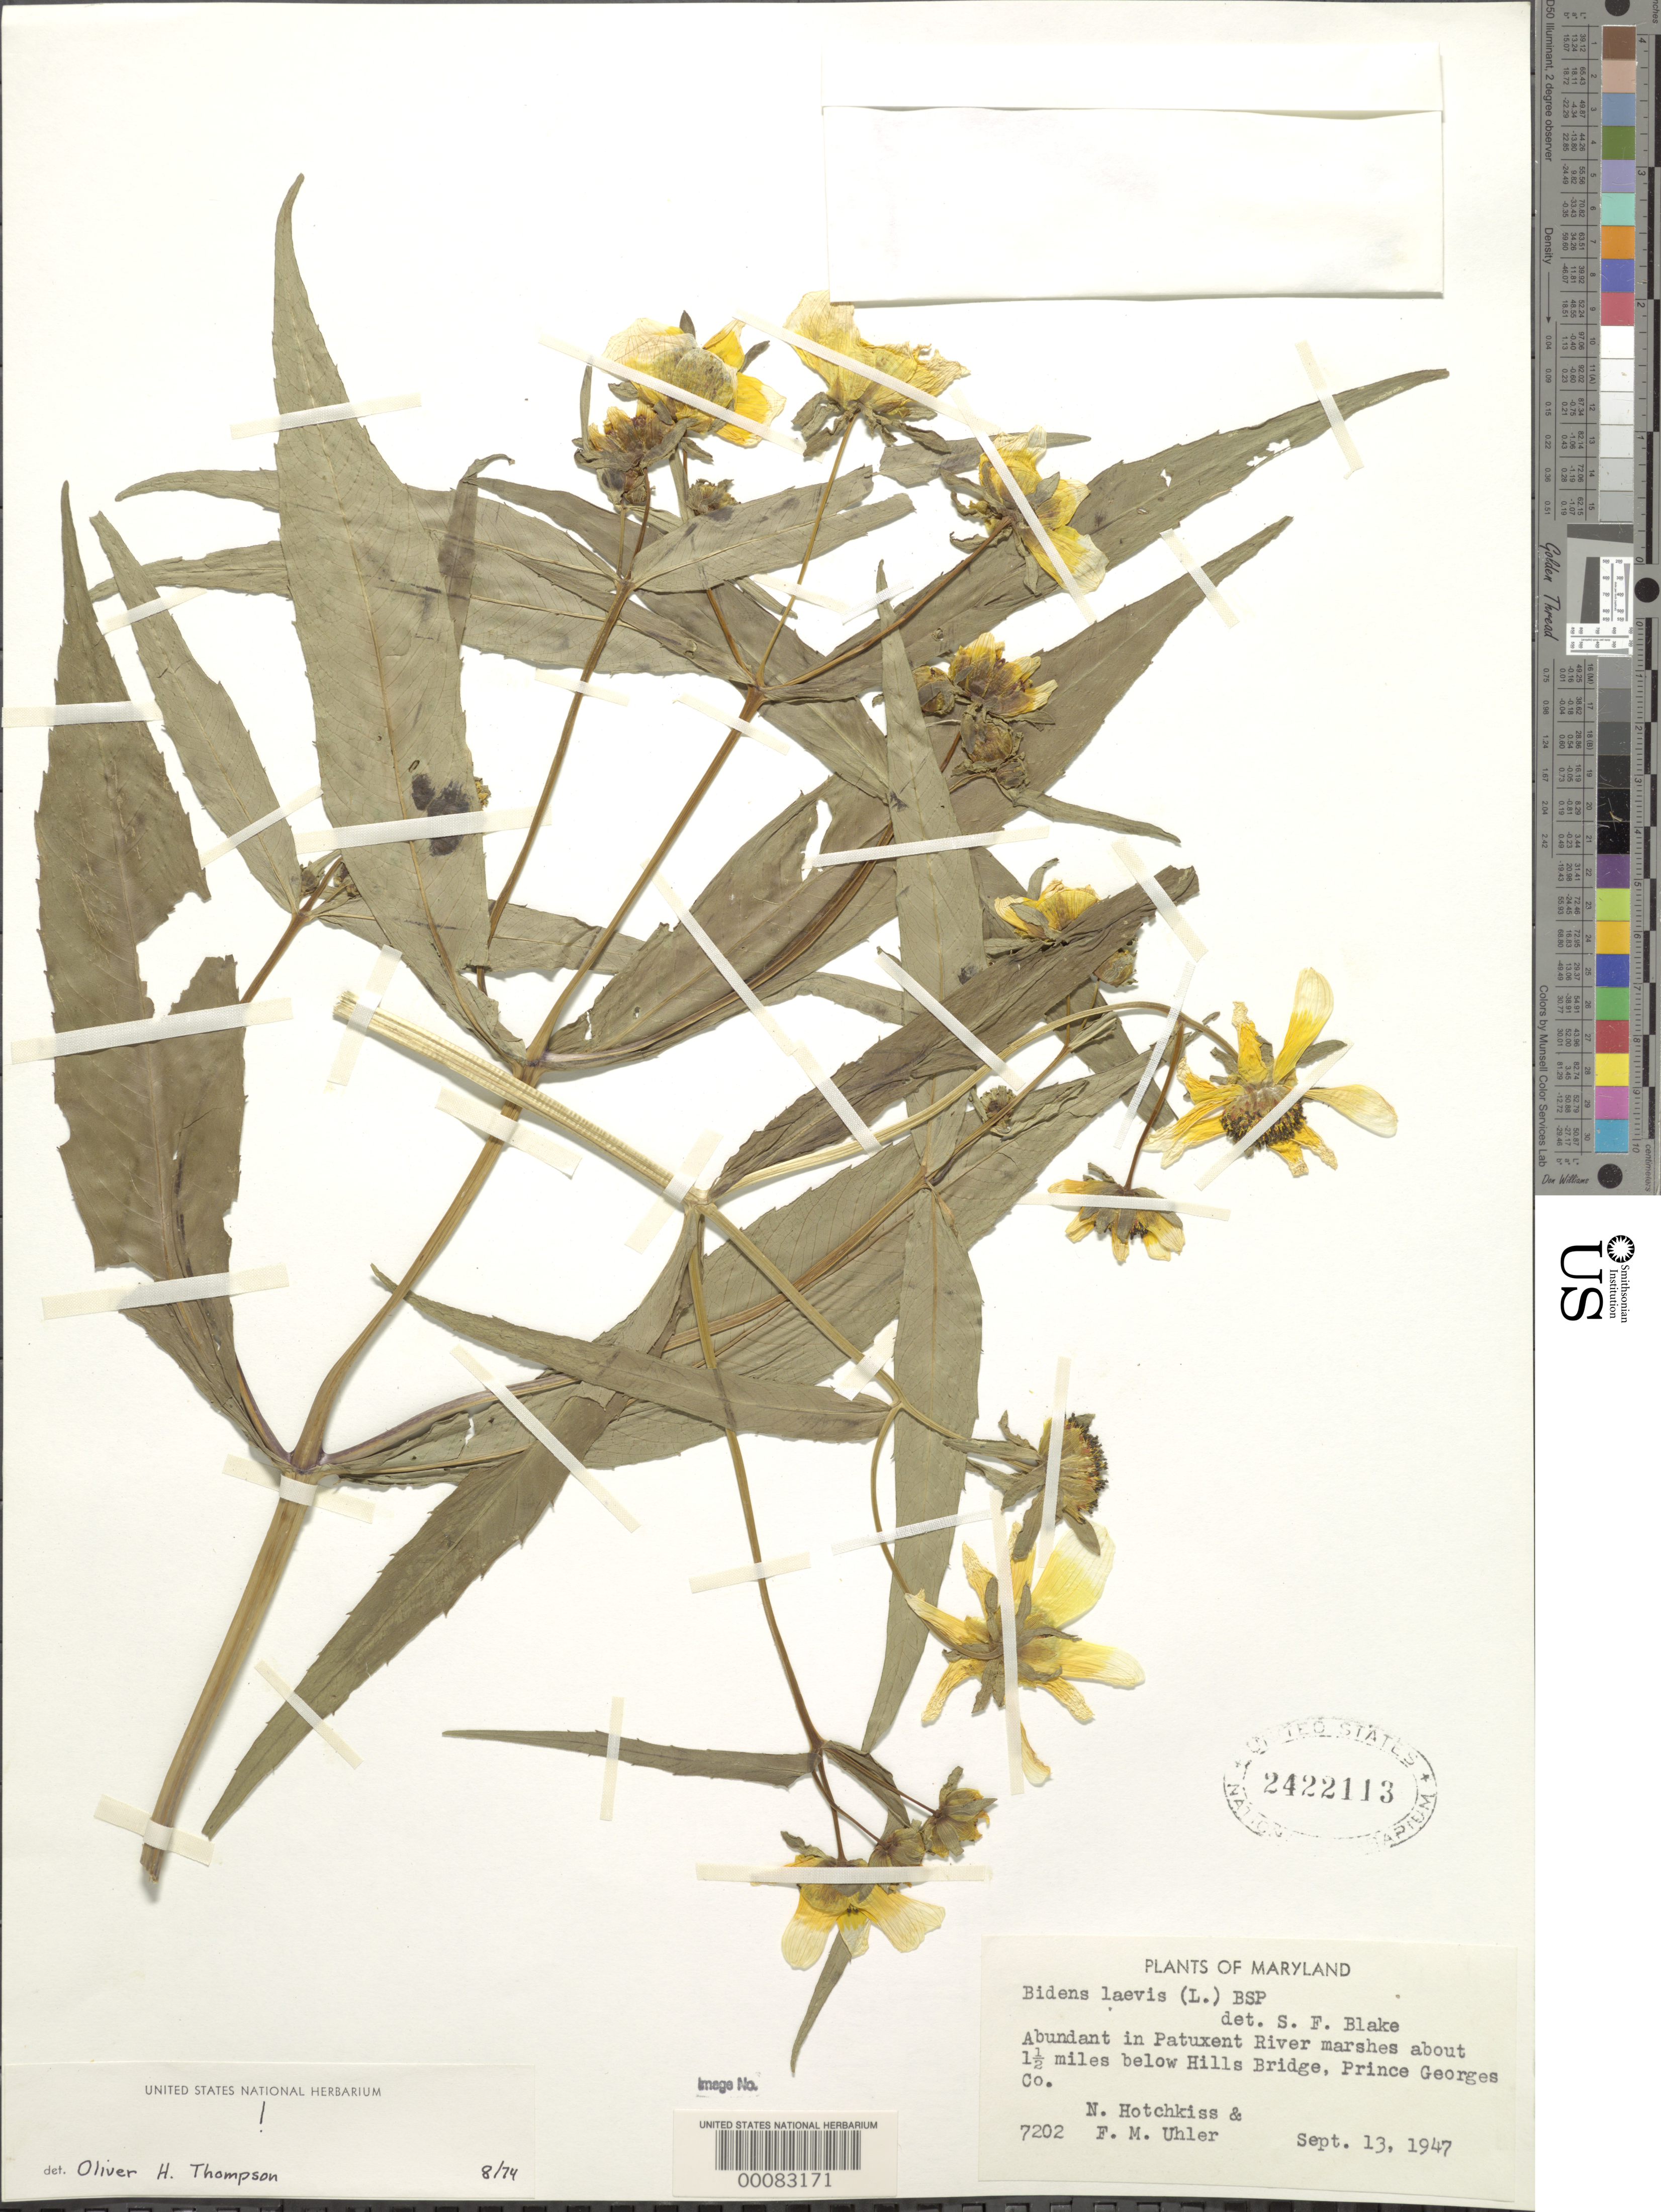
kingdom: Plantae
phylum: Tracheophyta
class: Magnoliopsida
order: Asterales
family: Asteraceae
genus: Bidens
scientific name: Bidens laevis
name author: (L.) Britton, Stearns & Poggenb.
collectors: N. Hotchkiss & F. M. Uhler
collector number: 7202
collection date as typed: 13 Sep 1947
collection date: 1947-09-13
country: United States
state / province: Maryland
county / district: Prince George's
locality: Patuxent River below Hills Bridge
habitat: Marshes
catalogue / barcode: US 2422113